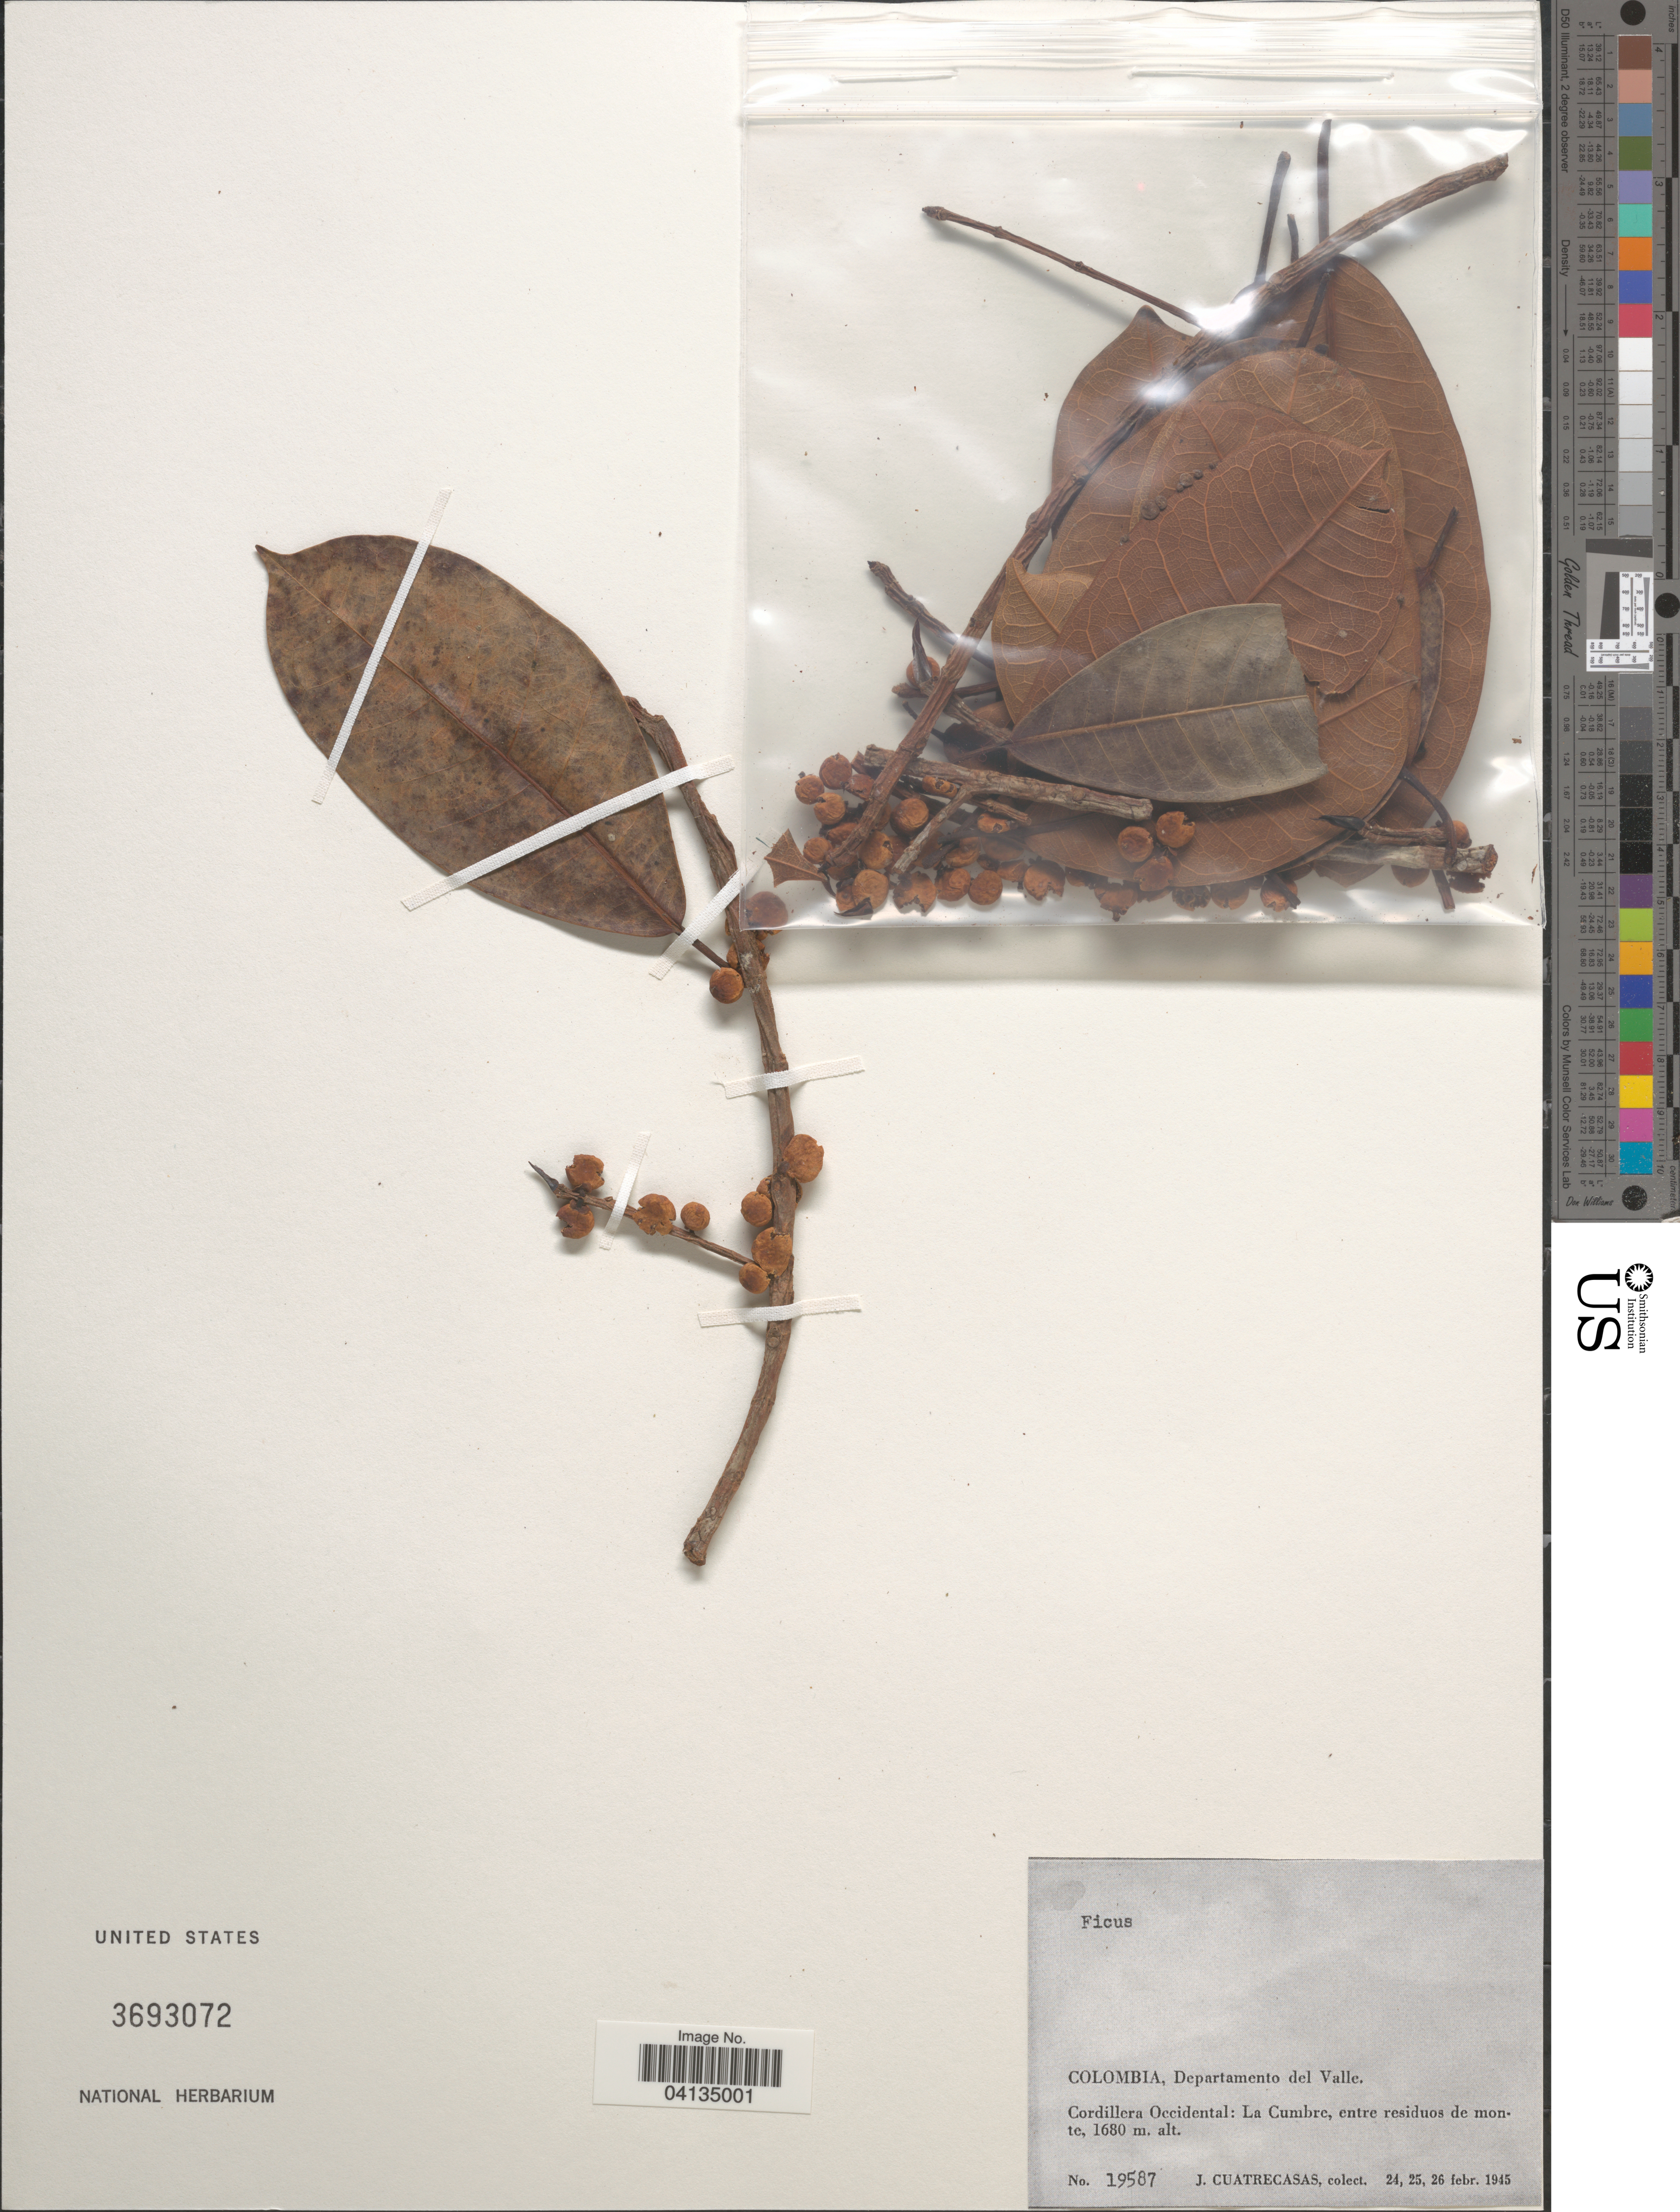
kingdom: Plantae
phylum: Tracheophyta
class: Magnoliopsida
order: Rosales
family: Moraceae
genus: Ficus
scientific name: Ficus sp.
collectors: J. Cuatrecasas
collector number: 19587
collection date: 1945-02-24/1945-02-26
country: Colombia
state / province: Valle del Cauca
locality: Departamento del Valle. Cordillera Occidental: La Cumbre, entre residuos de monte.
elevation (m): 1680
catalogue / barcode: US 3693072